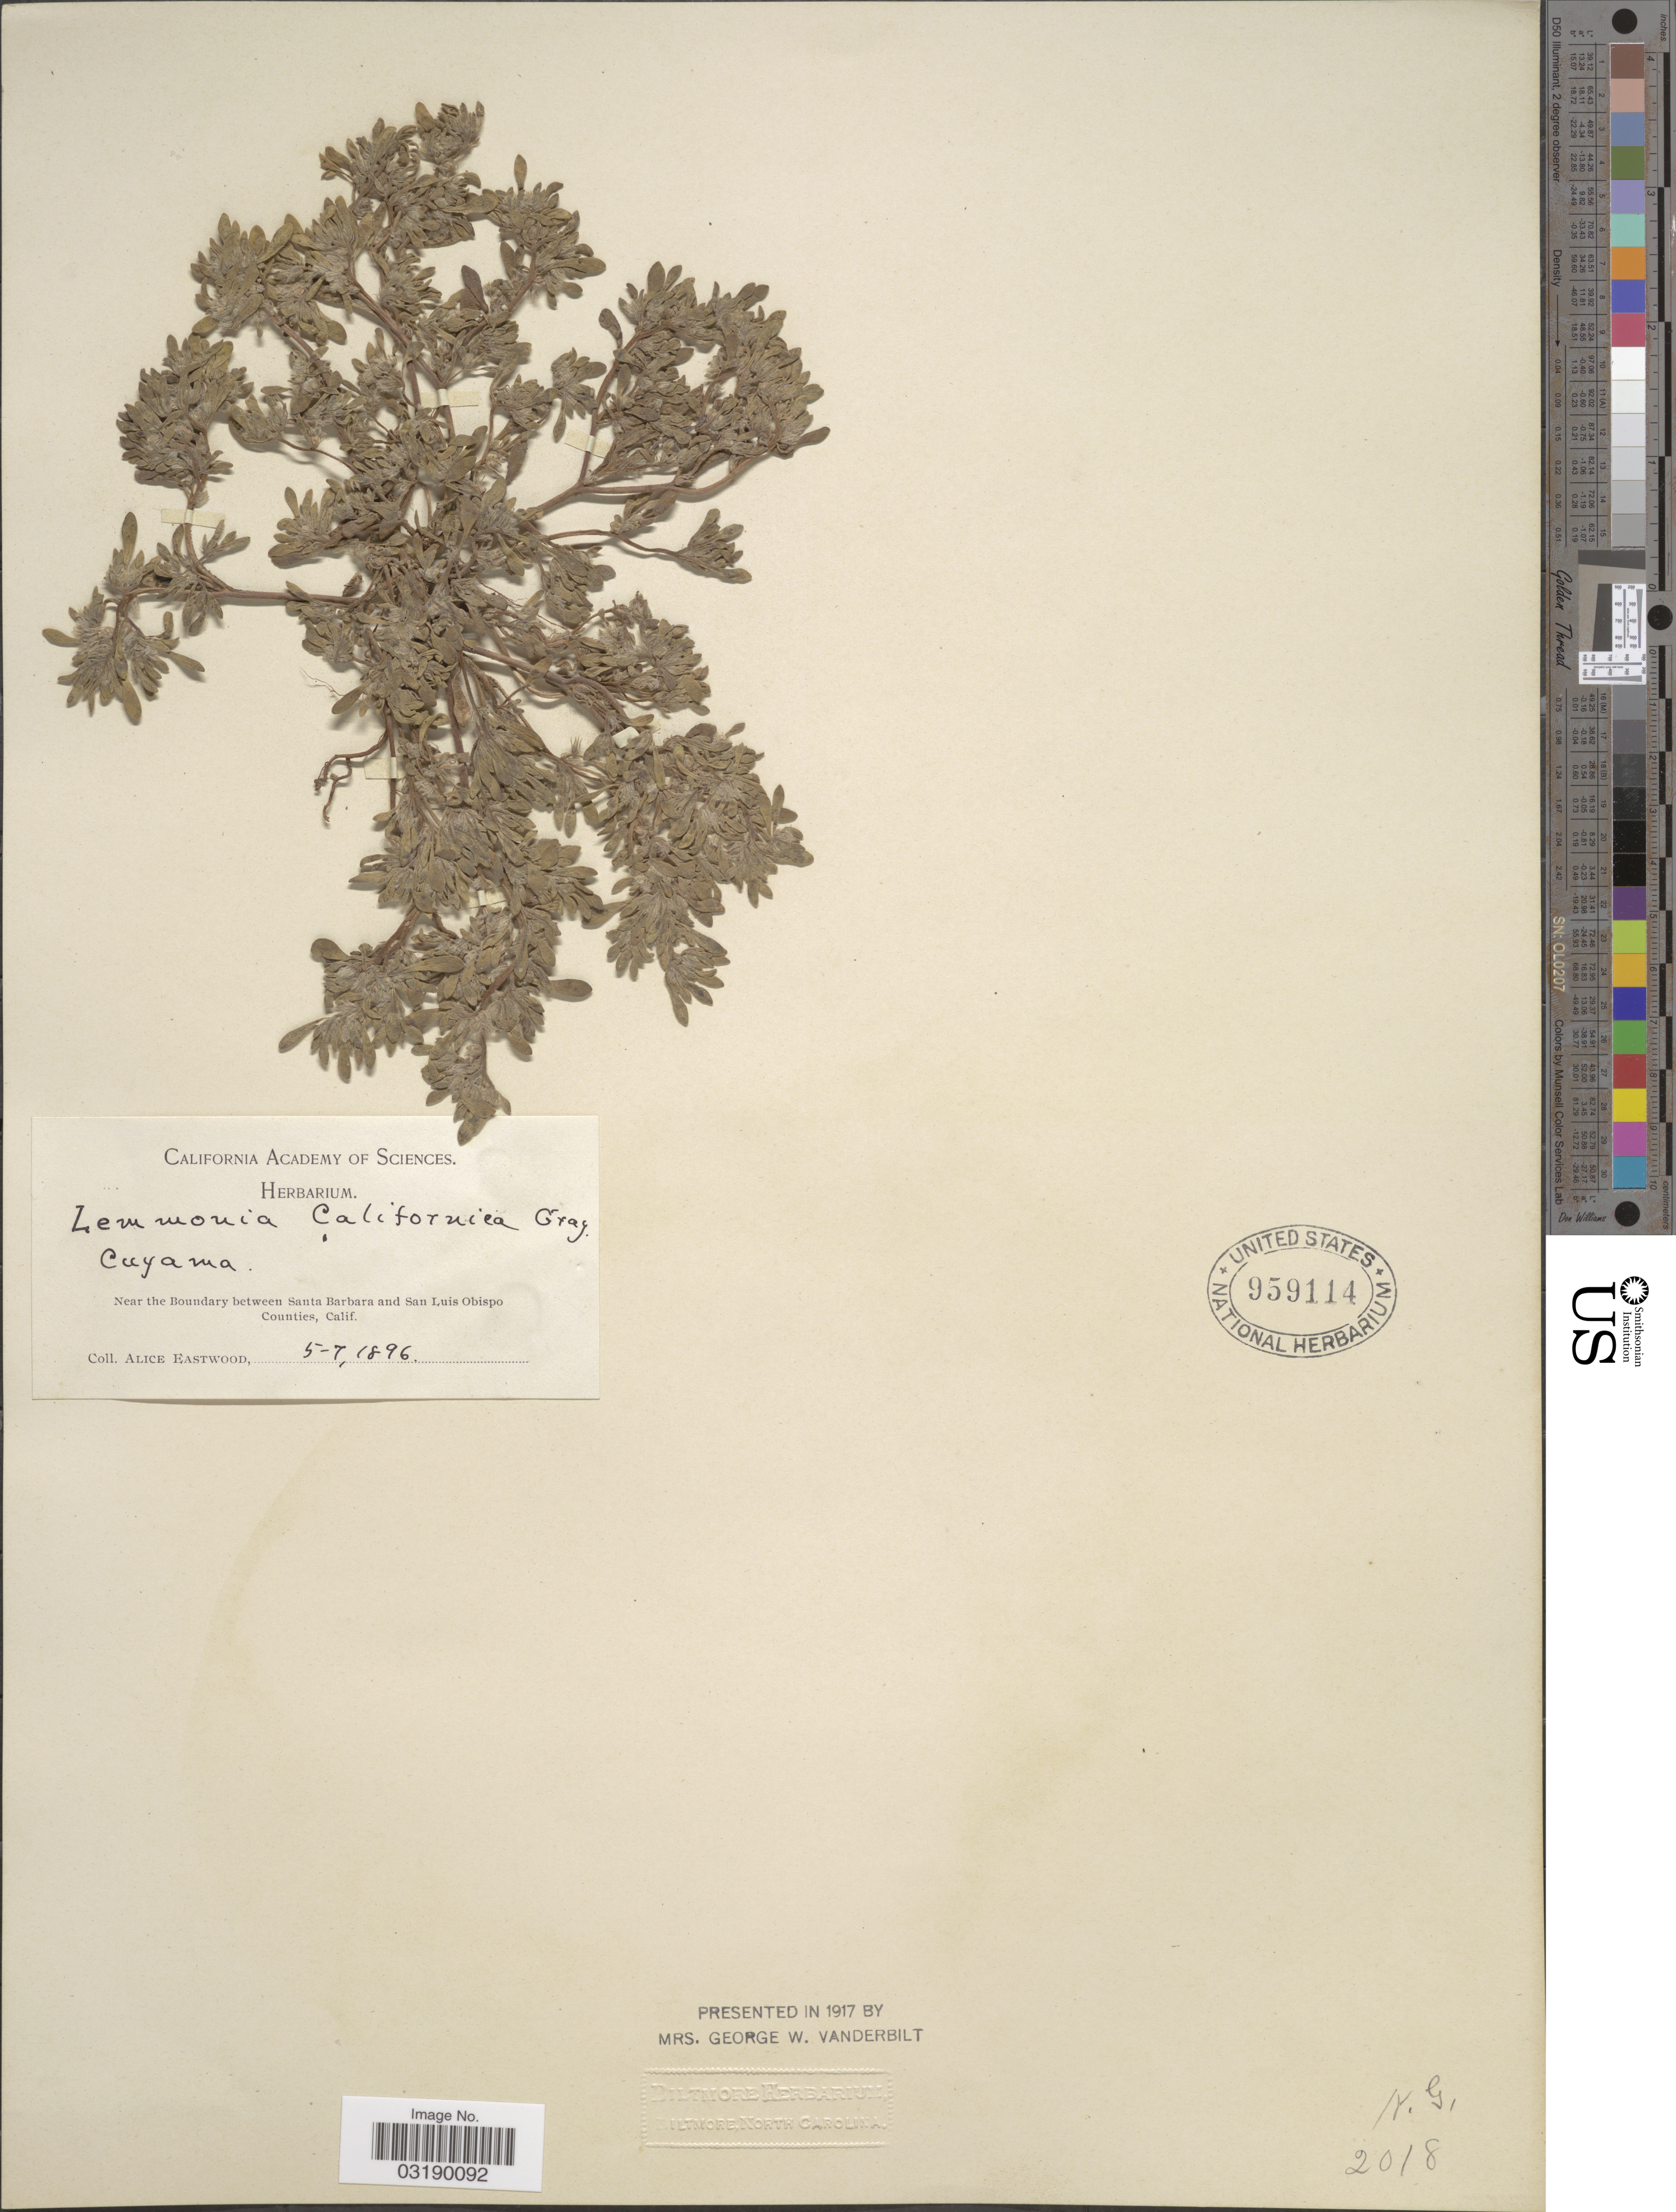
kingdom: Plantae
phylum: Tracheophyta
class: Magnoliopsida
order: Boraginales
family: Namaceae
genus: Nama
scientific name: Nama californica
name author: (A. Gray) J.D. Bacon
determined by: Strong, Mark T., (BOT), Smithsonian Institution - National Museum of Natural History (UNITED STATES)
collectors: A. Eastwood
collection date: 1896-05-07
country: United States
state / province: California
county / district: Santa Barbara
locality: Cuyama. Near the Boundary between Santa Barbara and San Luis Obispo Counties.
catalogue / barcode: US 959114